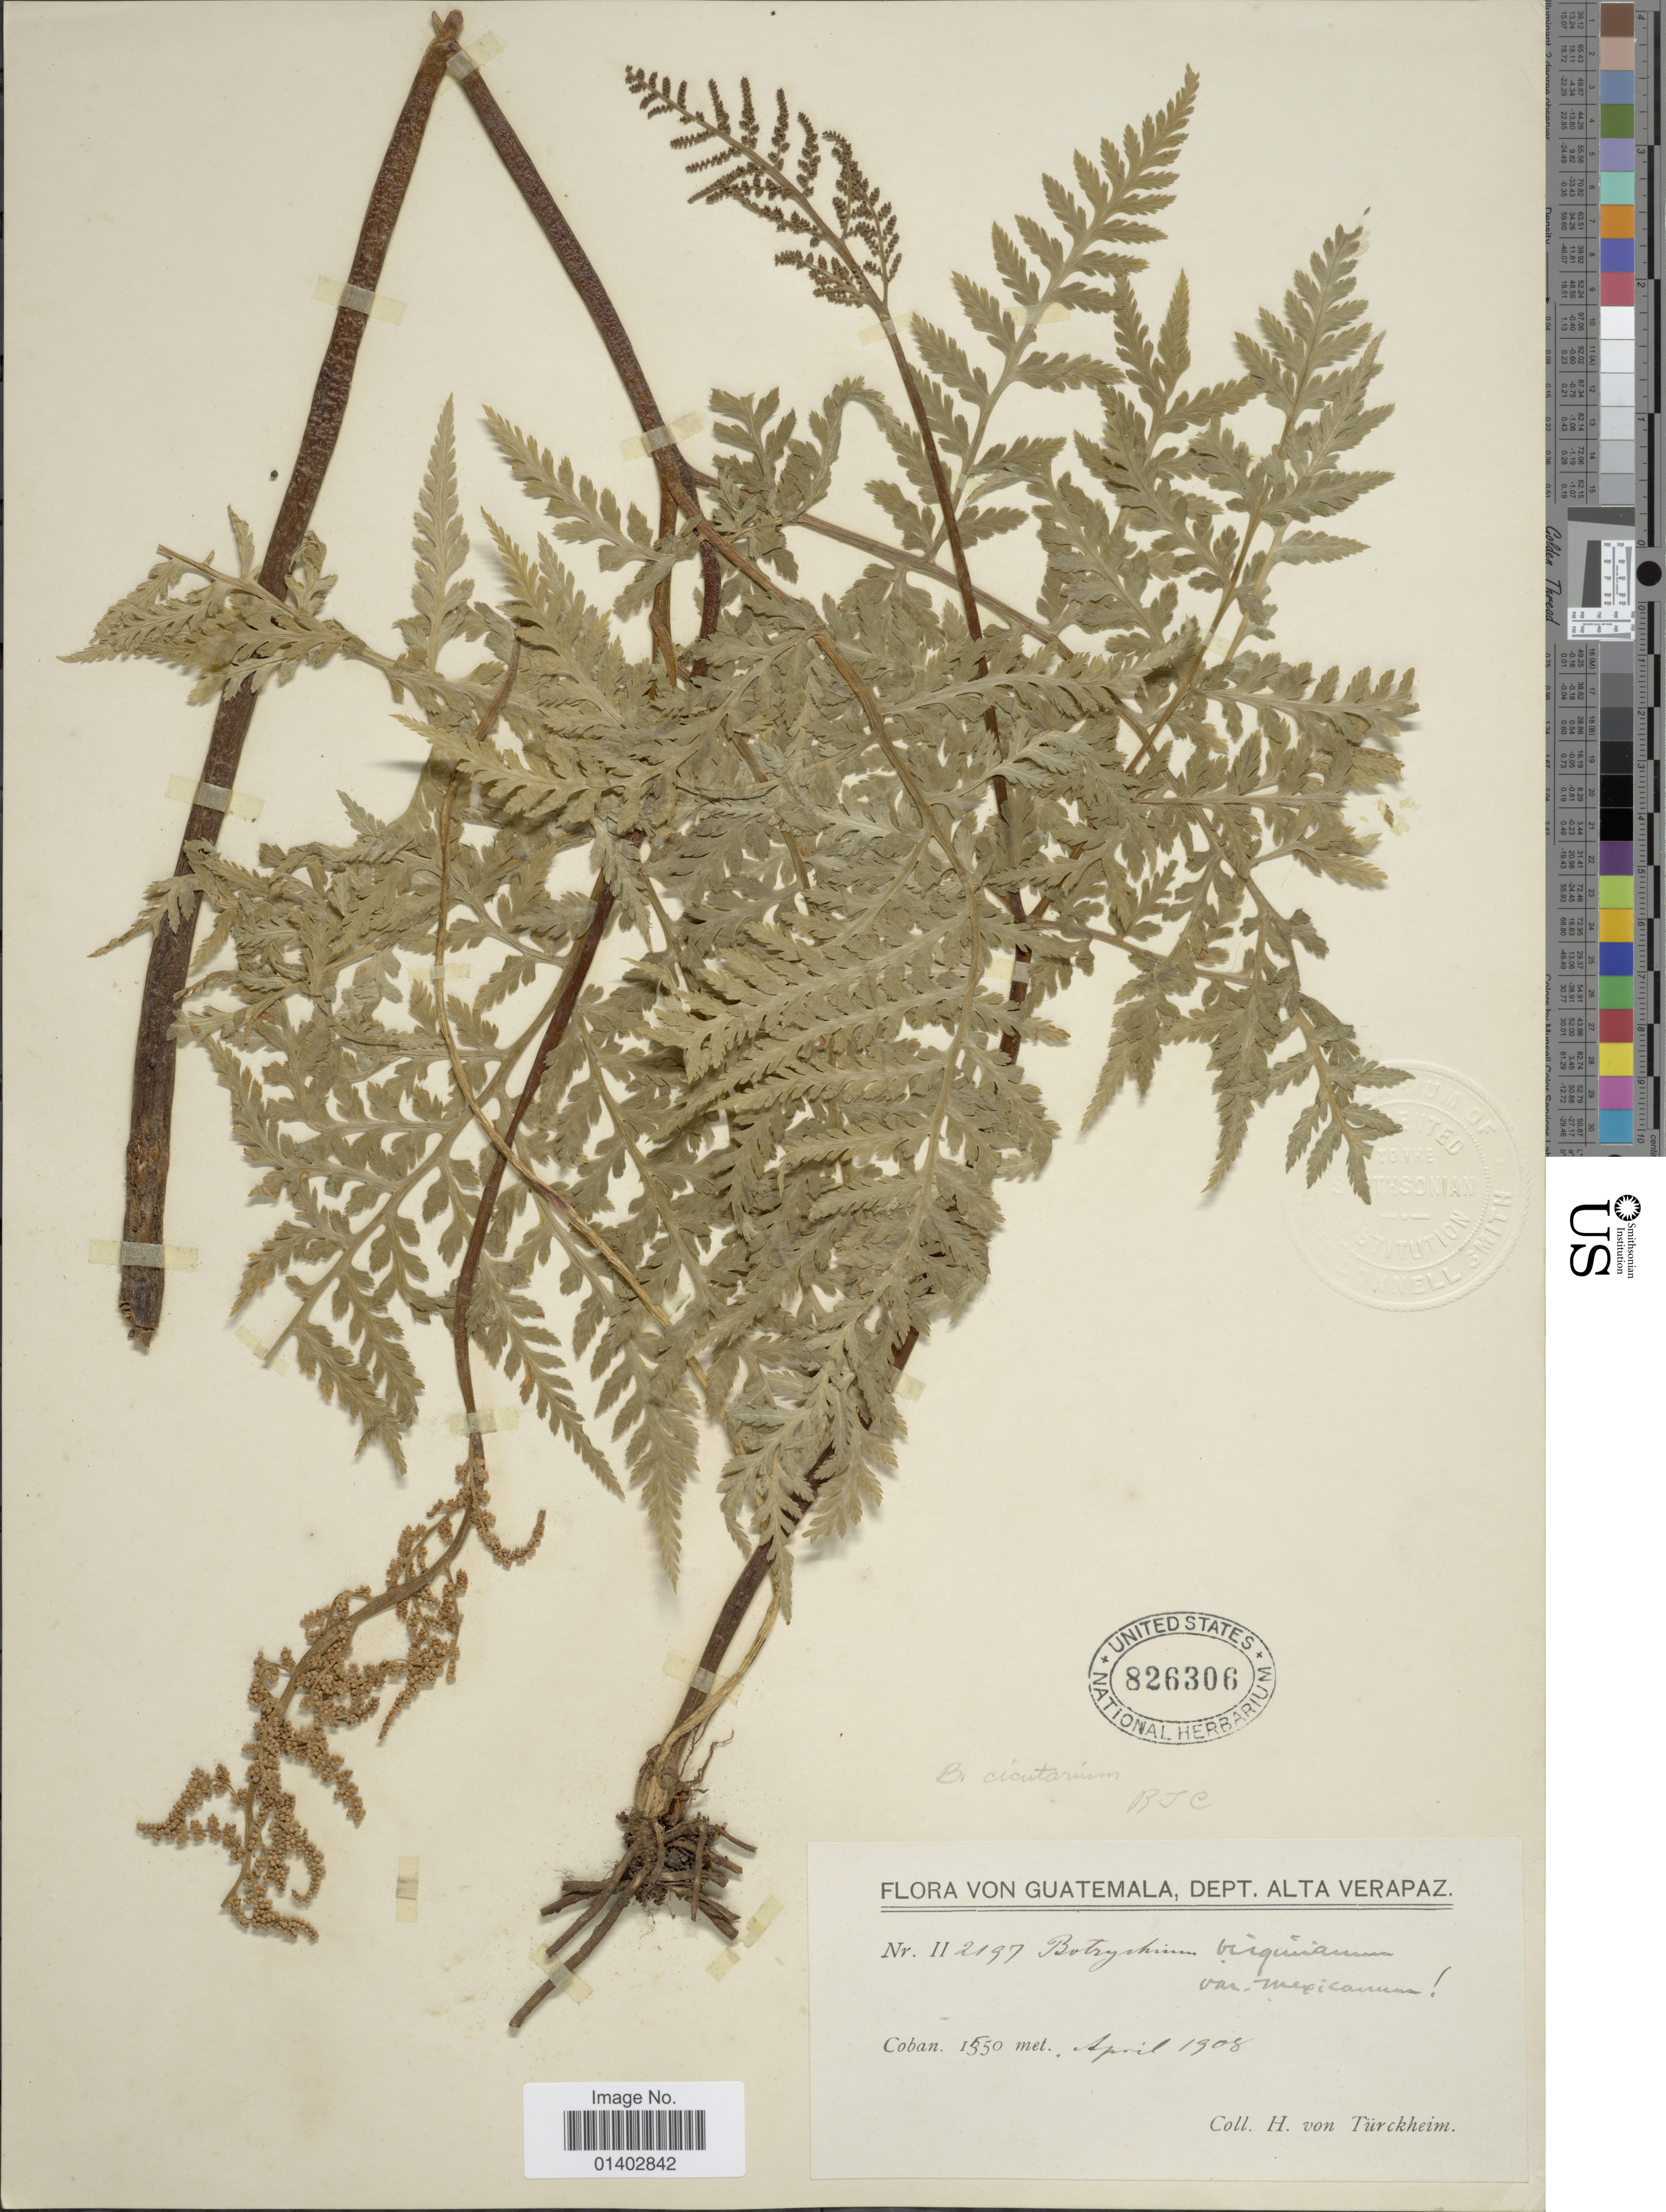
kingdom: Plantae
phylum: Tracheophyta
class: Polypodiopsida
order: Ophioglossales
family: Ophioglossaceae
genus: Botrychium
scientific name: Botrychium virginianum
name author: (L.) Sw.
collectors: H. von Türckheim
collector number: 2197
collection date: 1908-04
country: Guatemala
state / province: Alta Verapaz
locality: Dept. Alta Verapaz, Coban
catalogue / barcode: US 826306